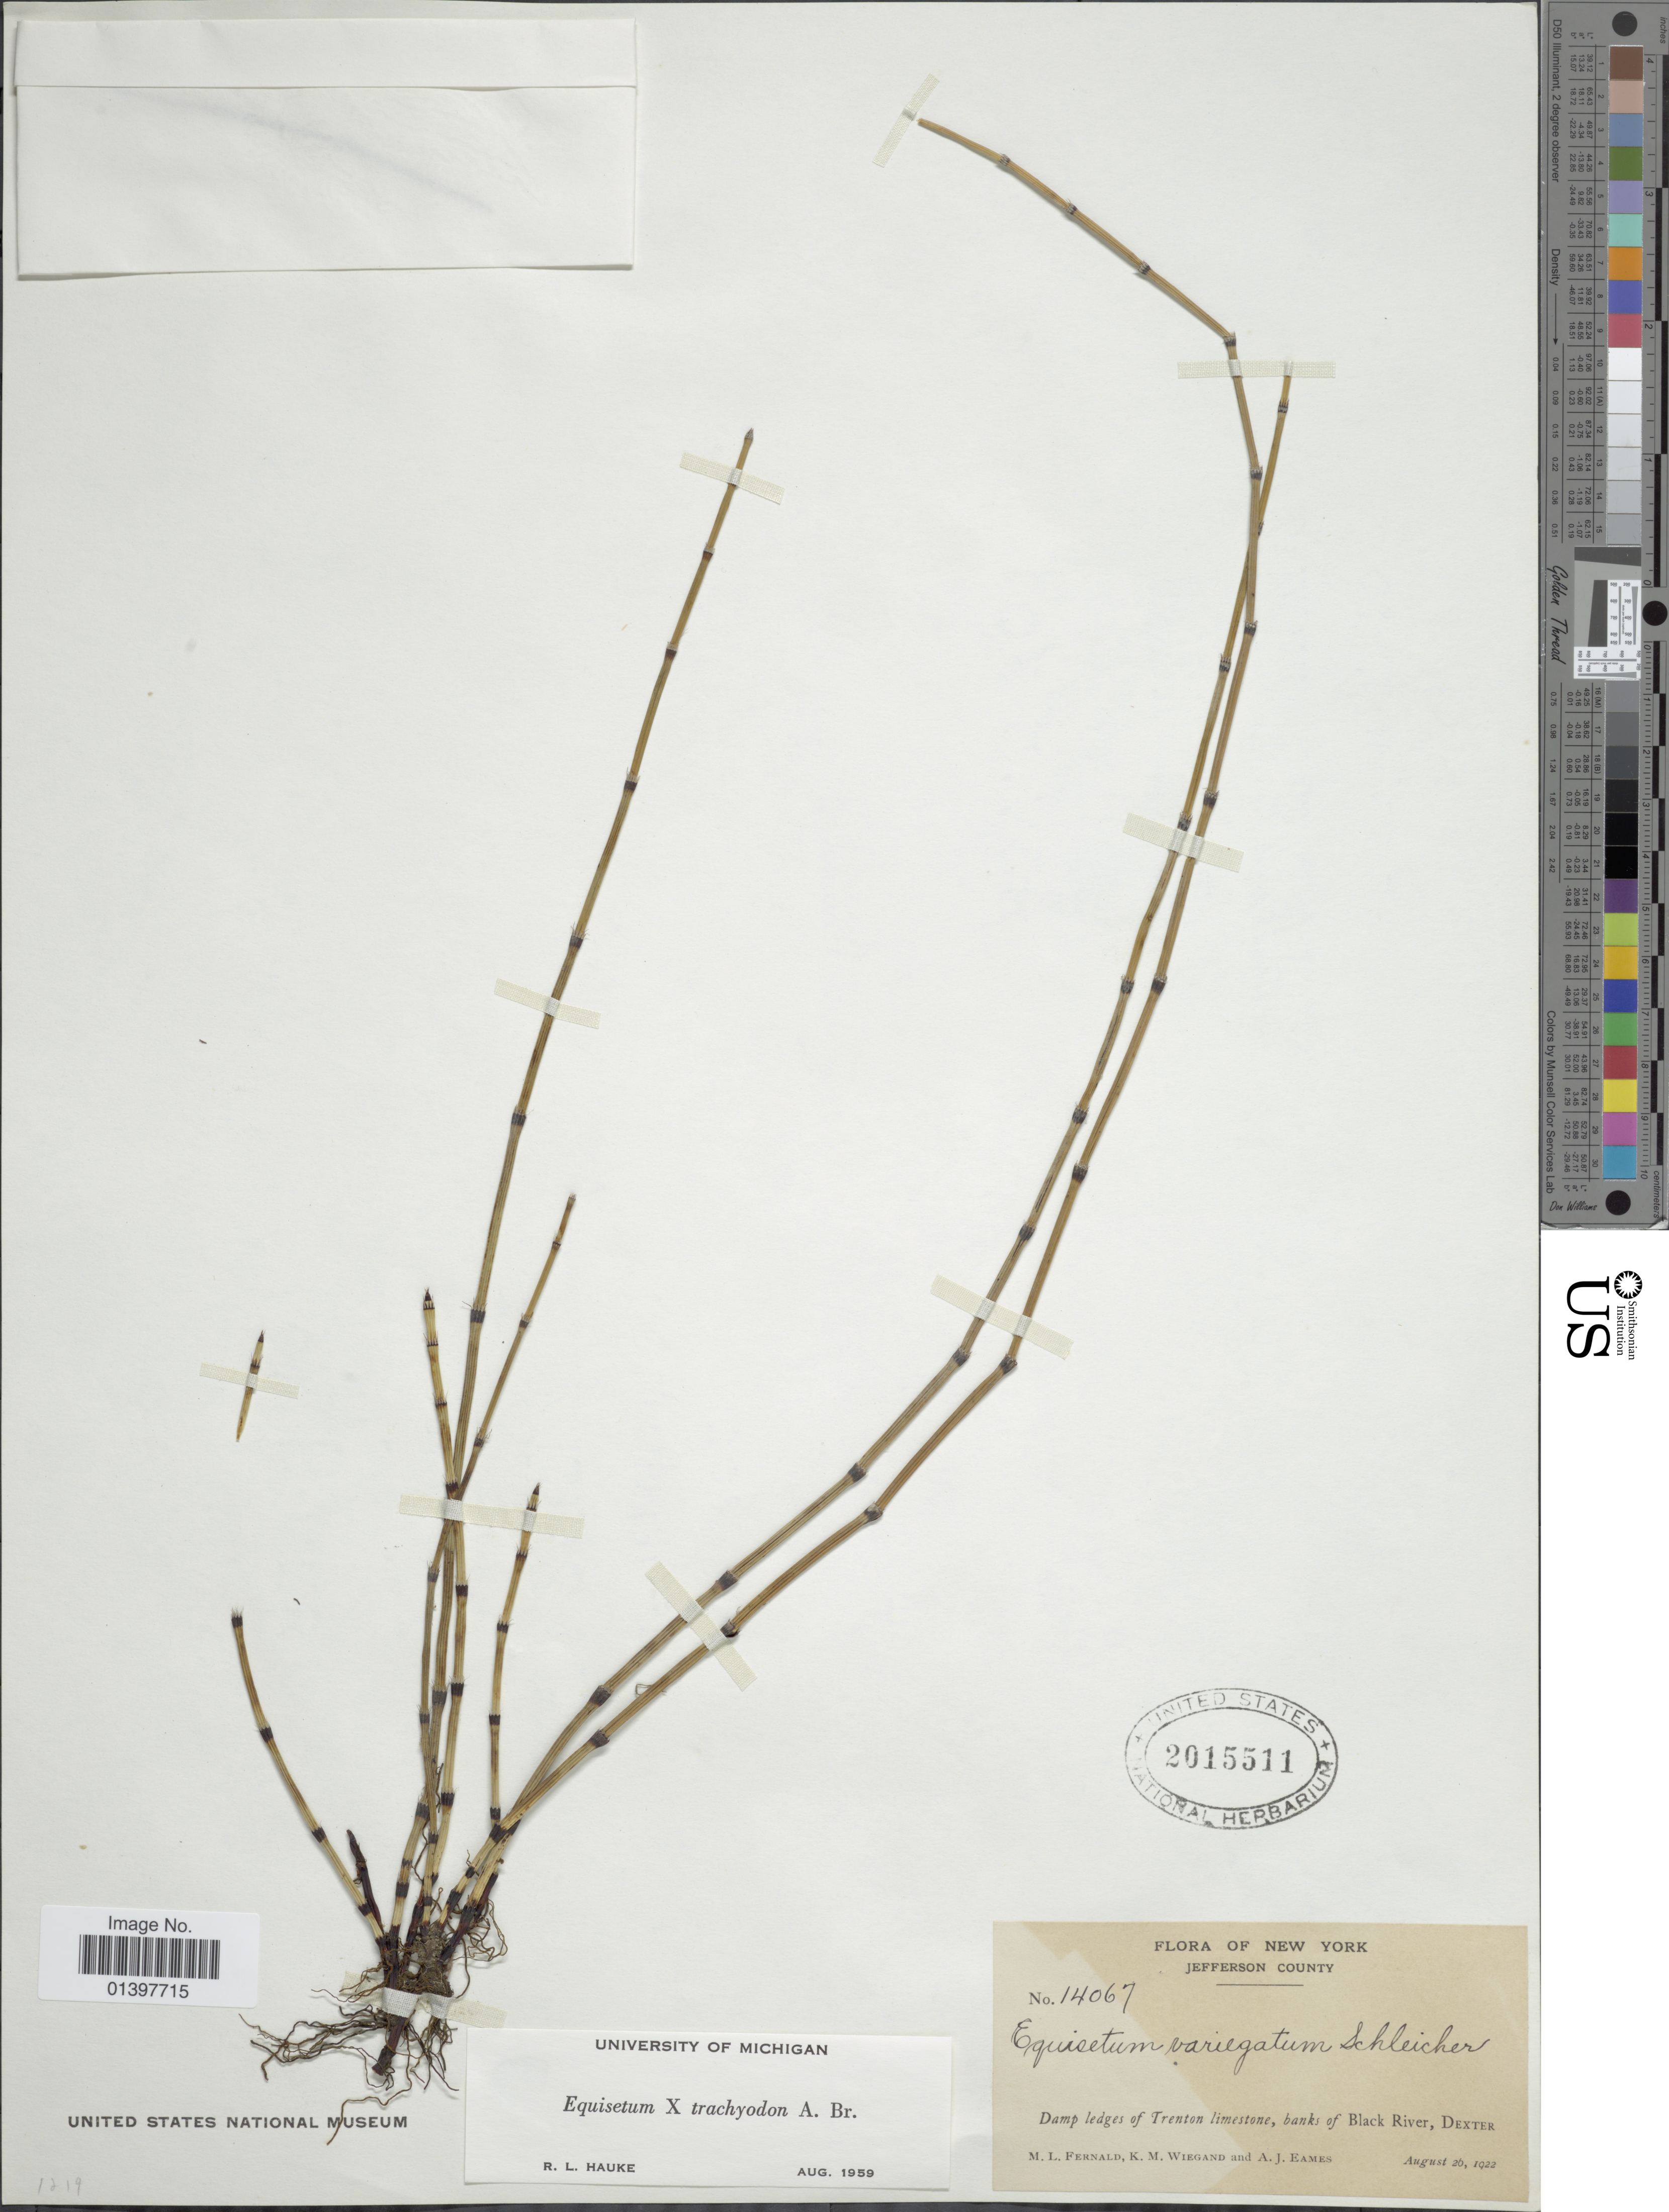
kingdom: Plantae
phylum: Tracheophyta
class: Polypodiopsida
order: Equisetales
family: Equisetaceae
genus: Equisetum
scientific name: Equisetum x trachyodon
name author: A. Braun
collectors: M. L. Fernald, K. M. Wiegand & A. J. Eames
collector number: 14067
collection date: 1922-08-26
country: United States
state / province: New York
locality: Jefferson County, Damp ledges of Trenton Limeston, abnks of Black River, Dexter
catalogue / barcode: US 2015511